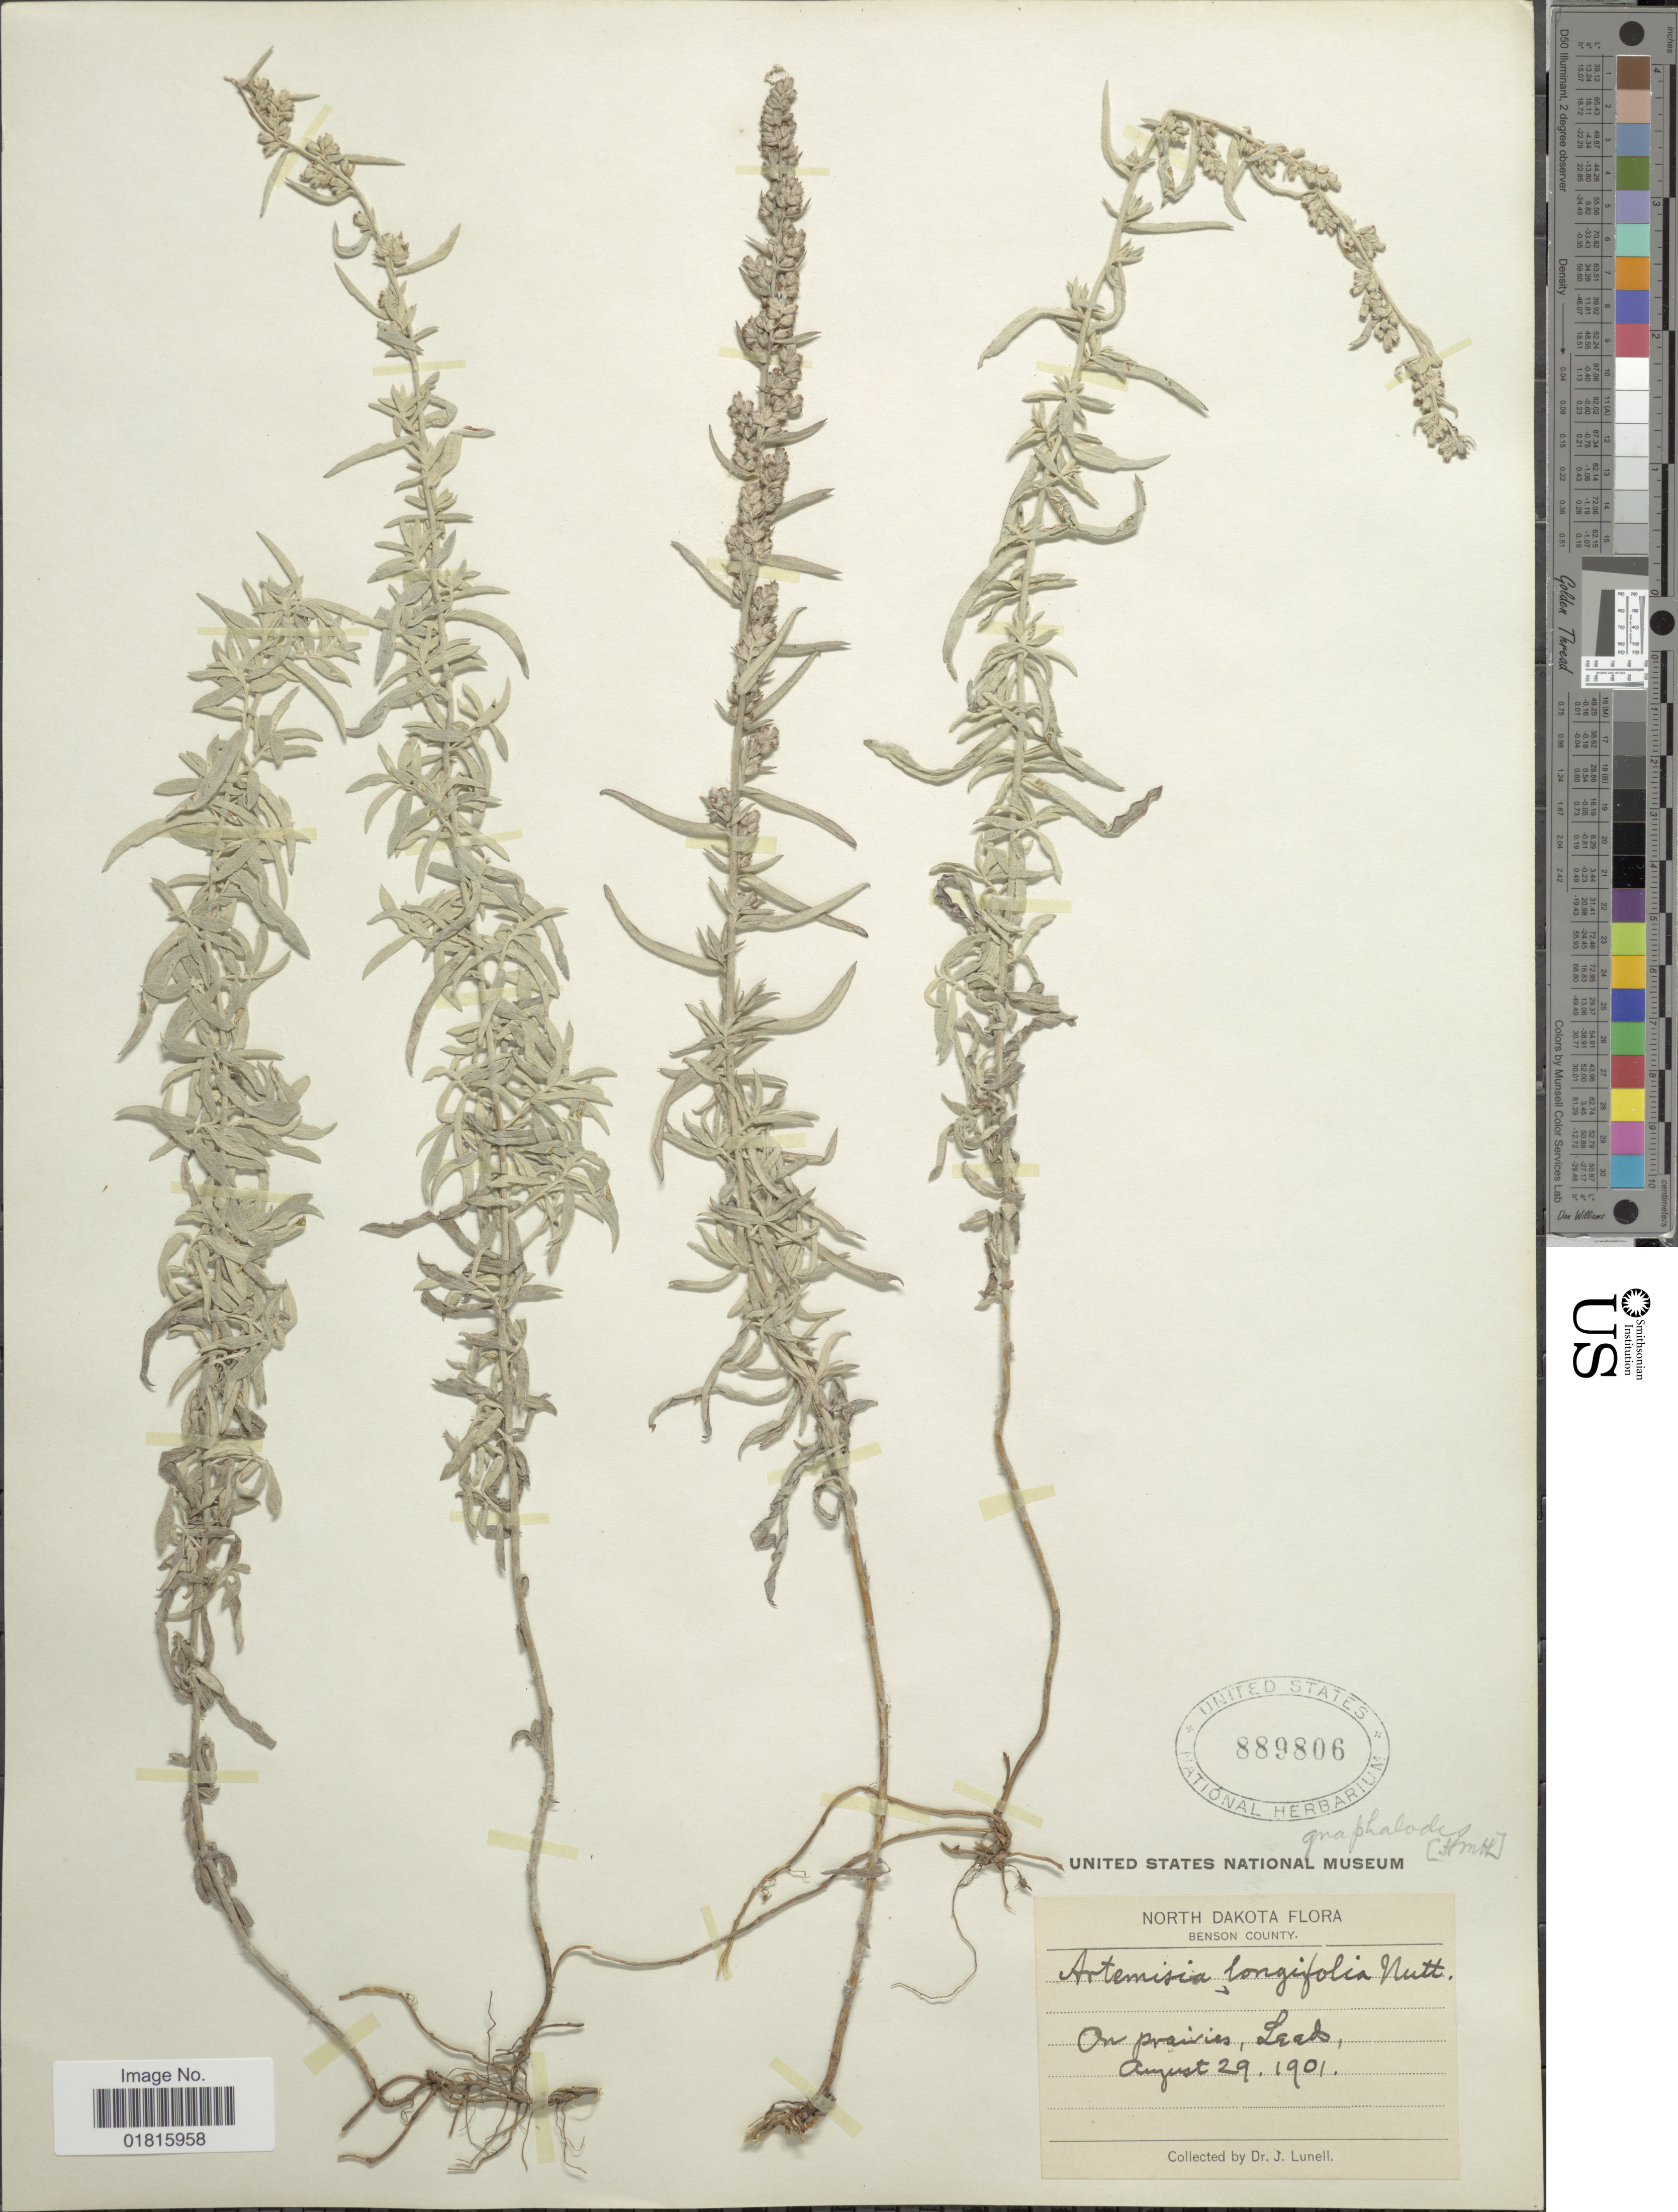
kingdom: Plantae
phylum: Tracheophyta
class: Magnoliopsida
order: Asterales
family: Asteraceae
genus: Artemisia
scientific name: Artemisia longifolia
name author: Nutt.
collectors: J. Lunell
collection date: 1901-08-29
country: United States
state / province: North Dakota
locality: Benson County, On prairies, Laads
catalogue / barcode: US 889806